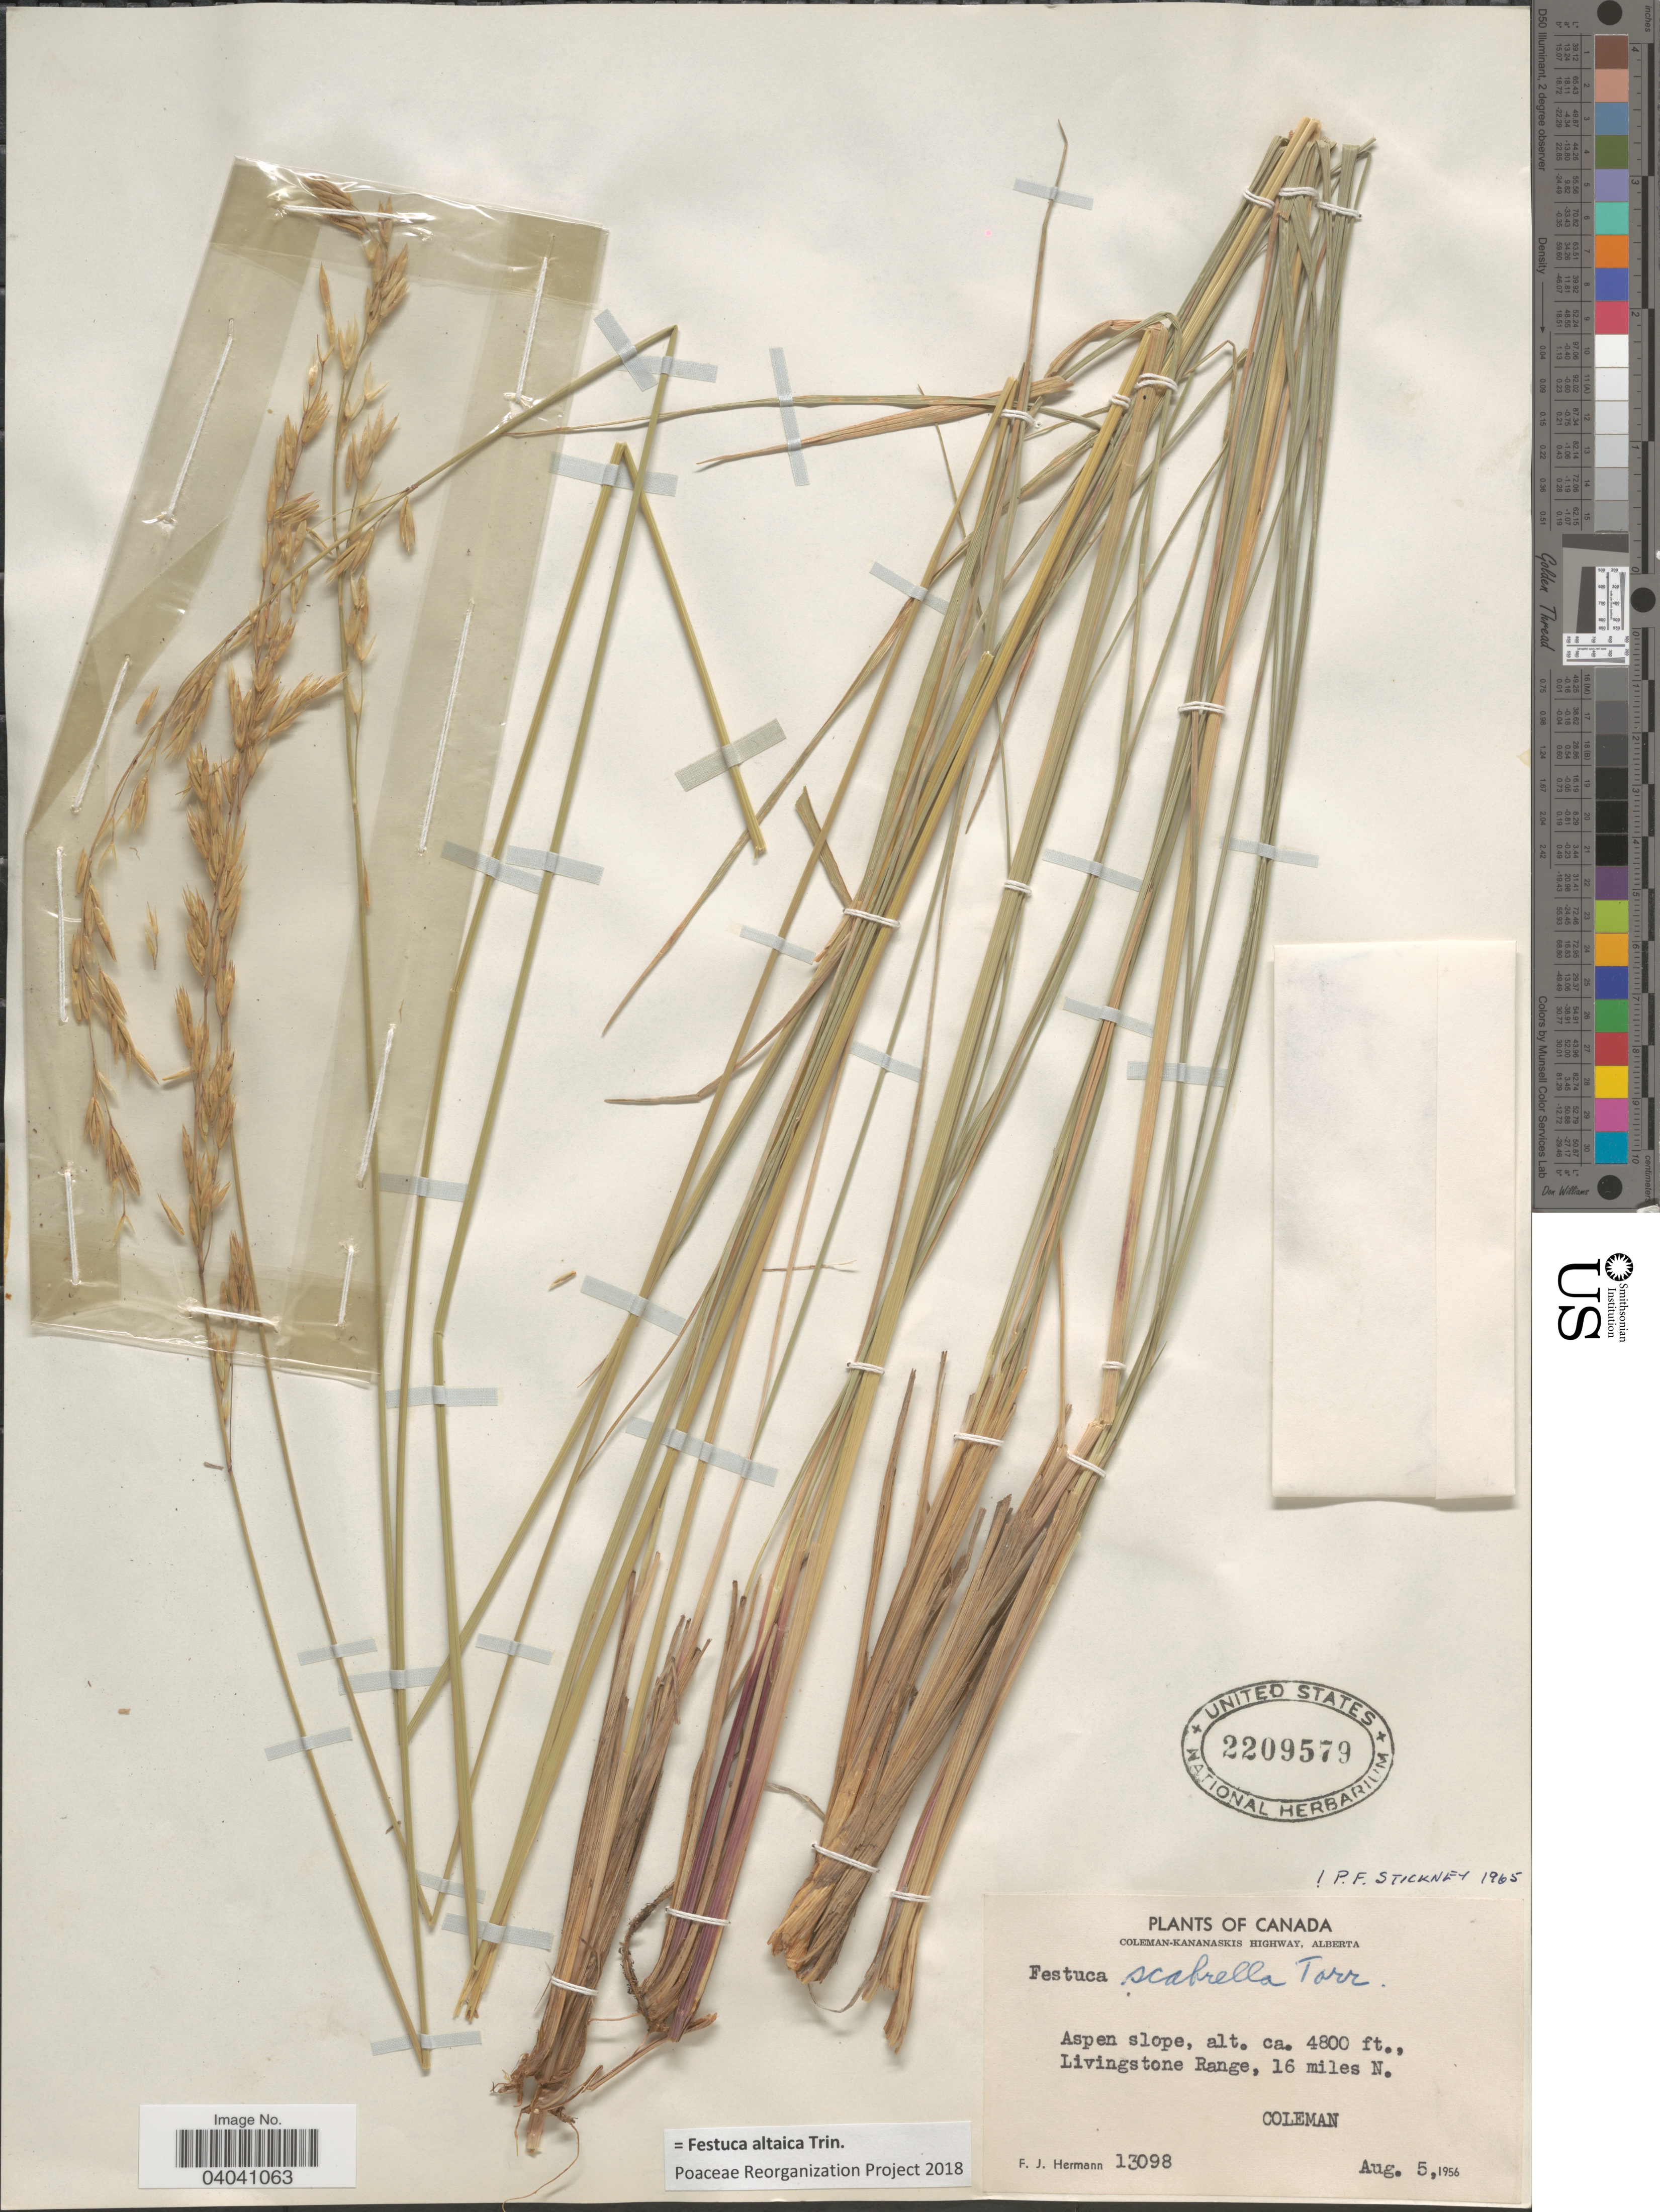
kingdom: Plantae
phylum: Tracheophyta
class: Liliopsida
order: Poales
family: Poaceae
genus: Festuca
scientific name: Festuca altaica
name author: Trin.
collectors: F. J. Hermann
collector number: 13098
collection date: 1956-08-05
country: Canada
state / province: Alberta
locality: Coleman-Kananaskis Highway. Aspen slope, Livingstone Range, 16 miles N. Coleman.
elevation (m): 1463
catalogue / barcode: US 2209579